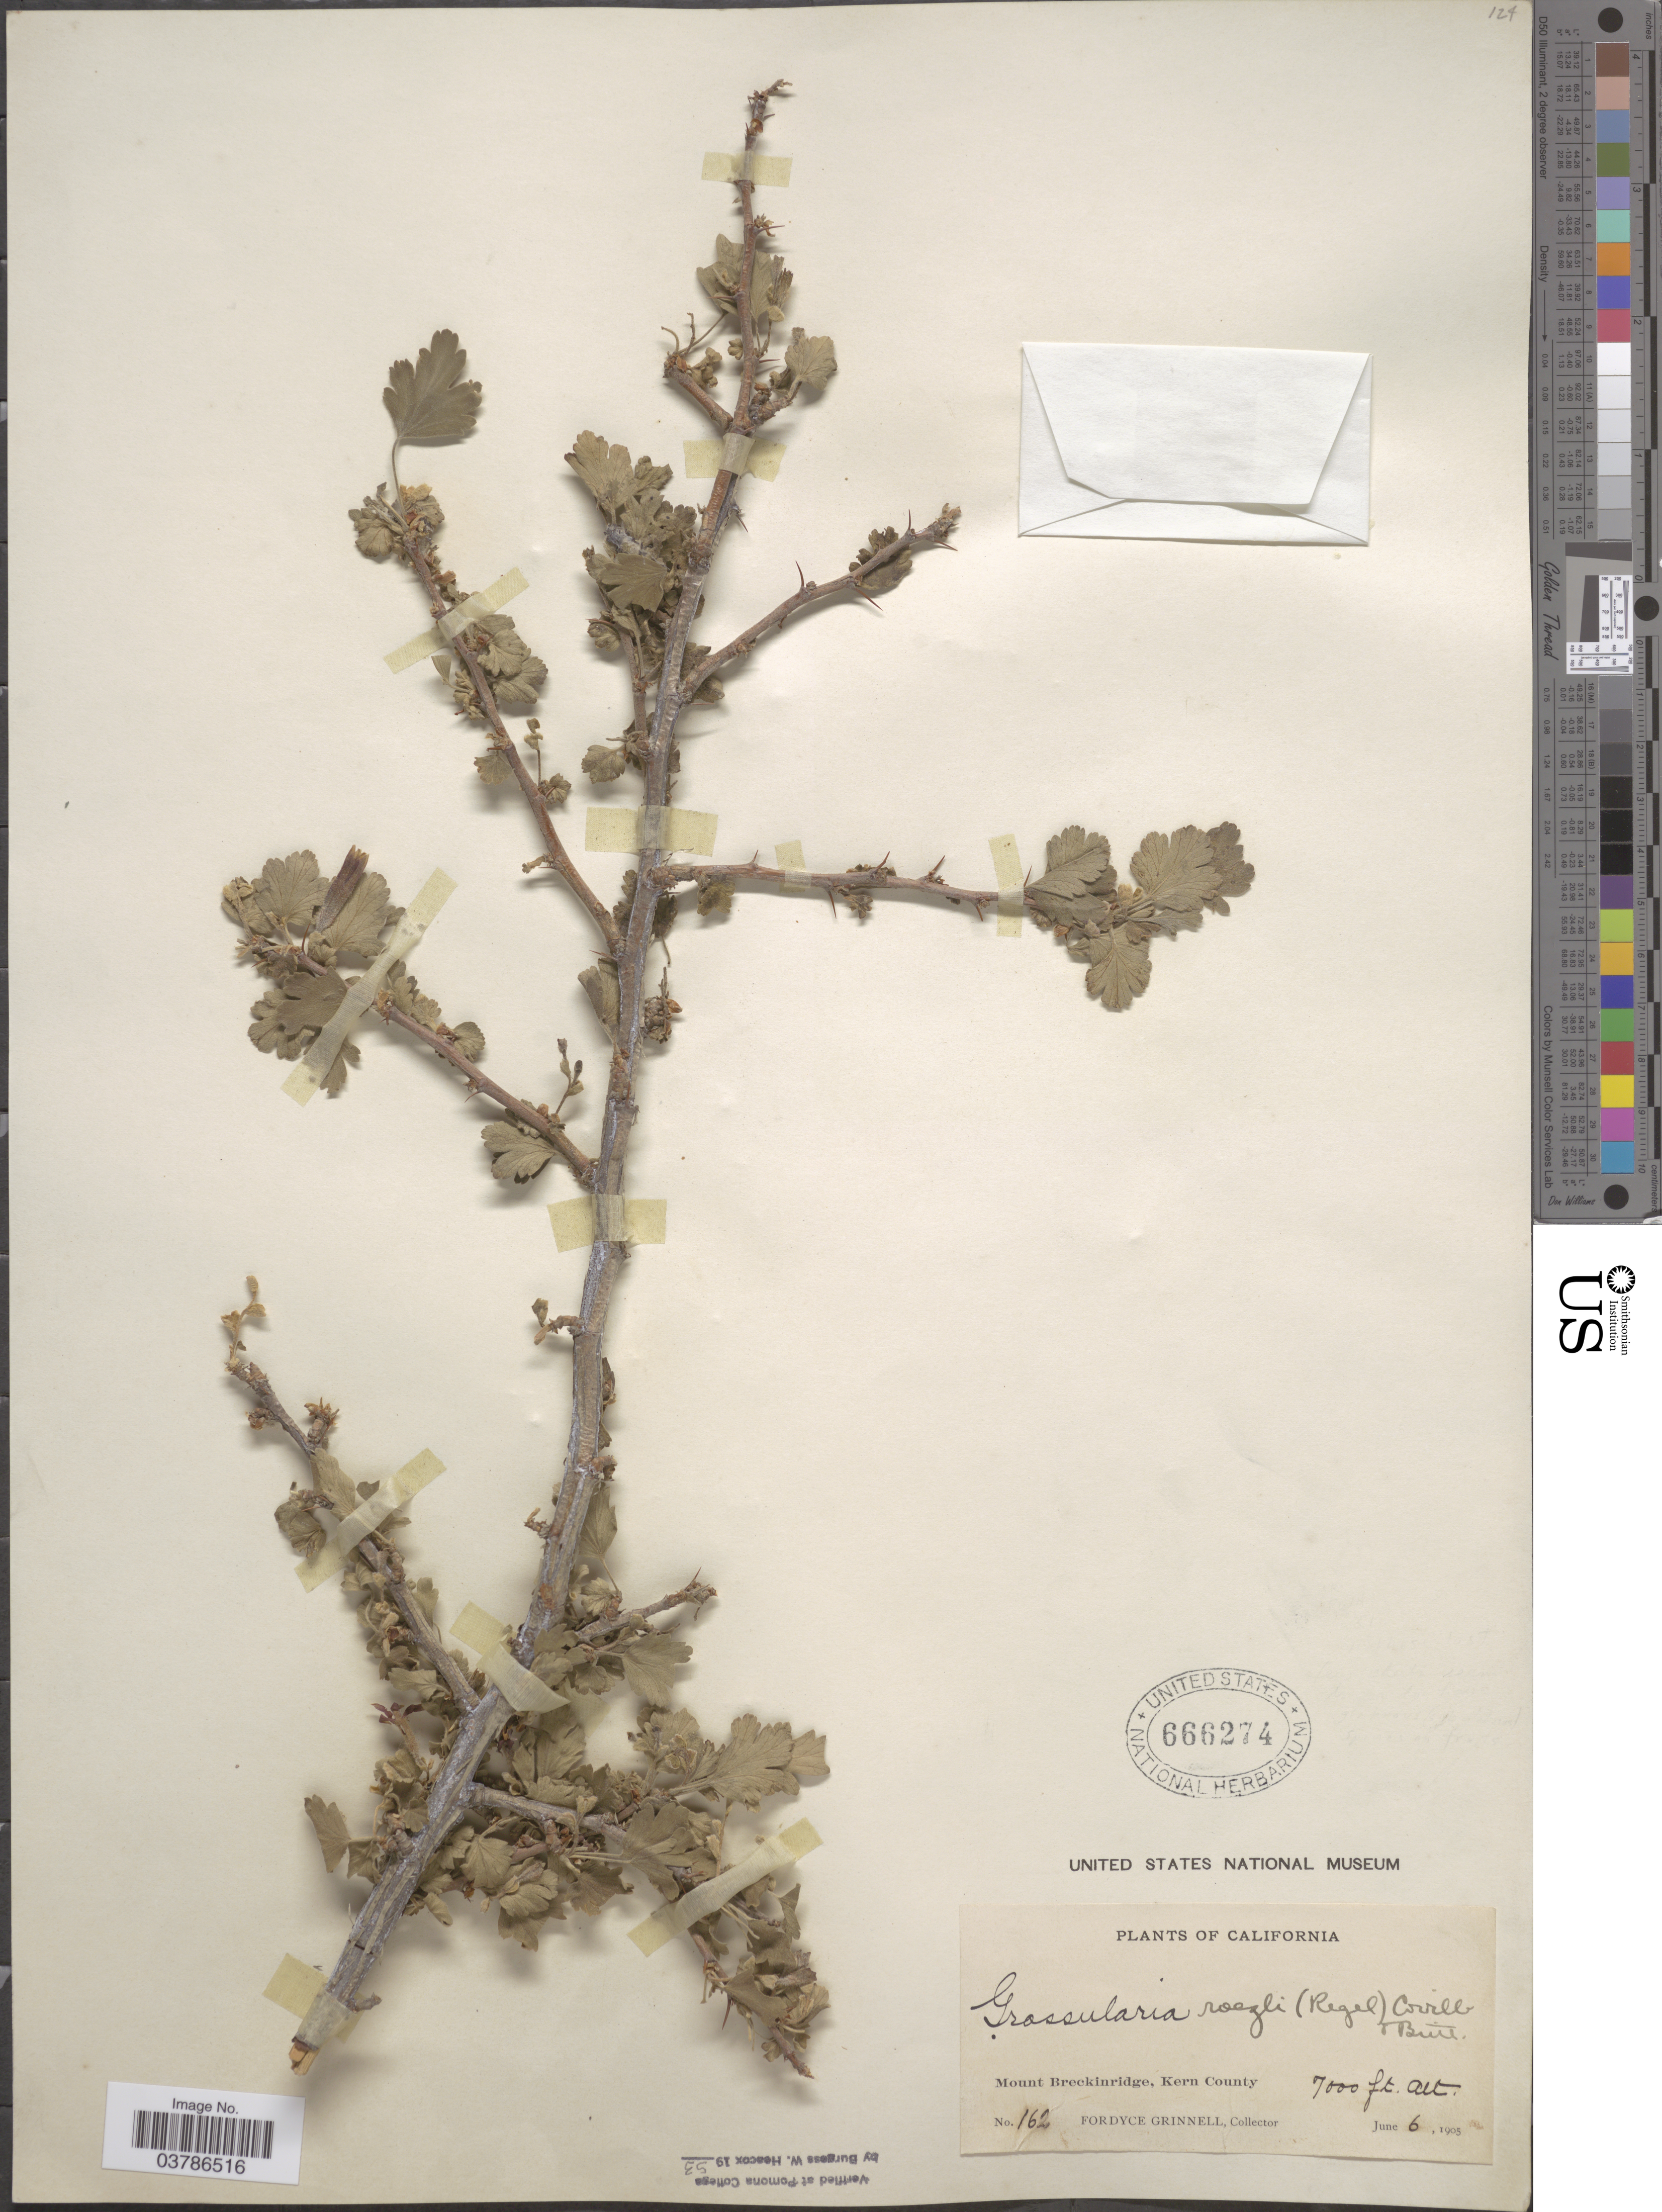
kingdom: Plantae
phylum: Tracheophyta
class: Magnoliopsida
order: Saxifragales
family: Grossulariaceae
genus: Ribes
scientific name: Ribes roezlii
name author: Regel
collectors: F. Grinnell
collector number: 162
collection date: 1905-06-06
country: United States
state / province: California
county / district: Kern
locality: Mount Breckinridge, Kern County.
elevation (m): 2134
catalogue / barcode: US 666274